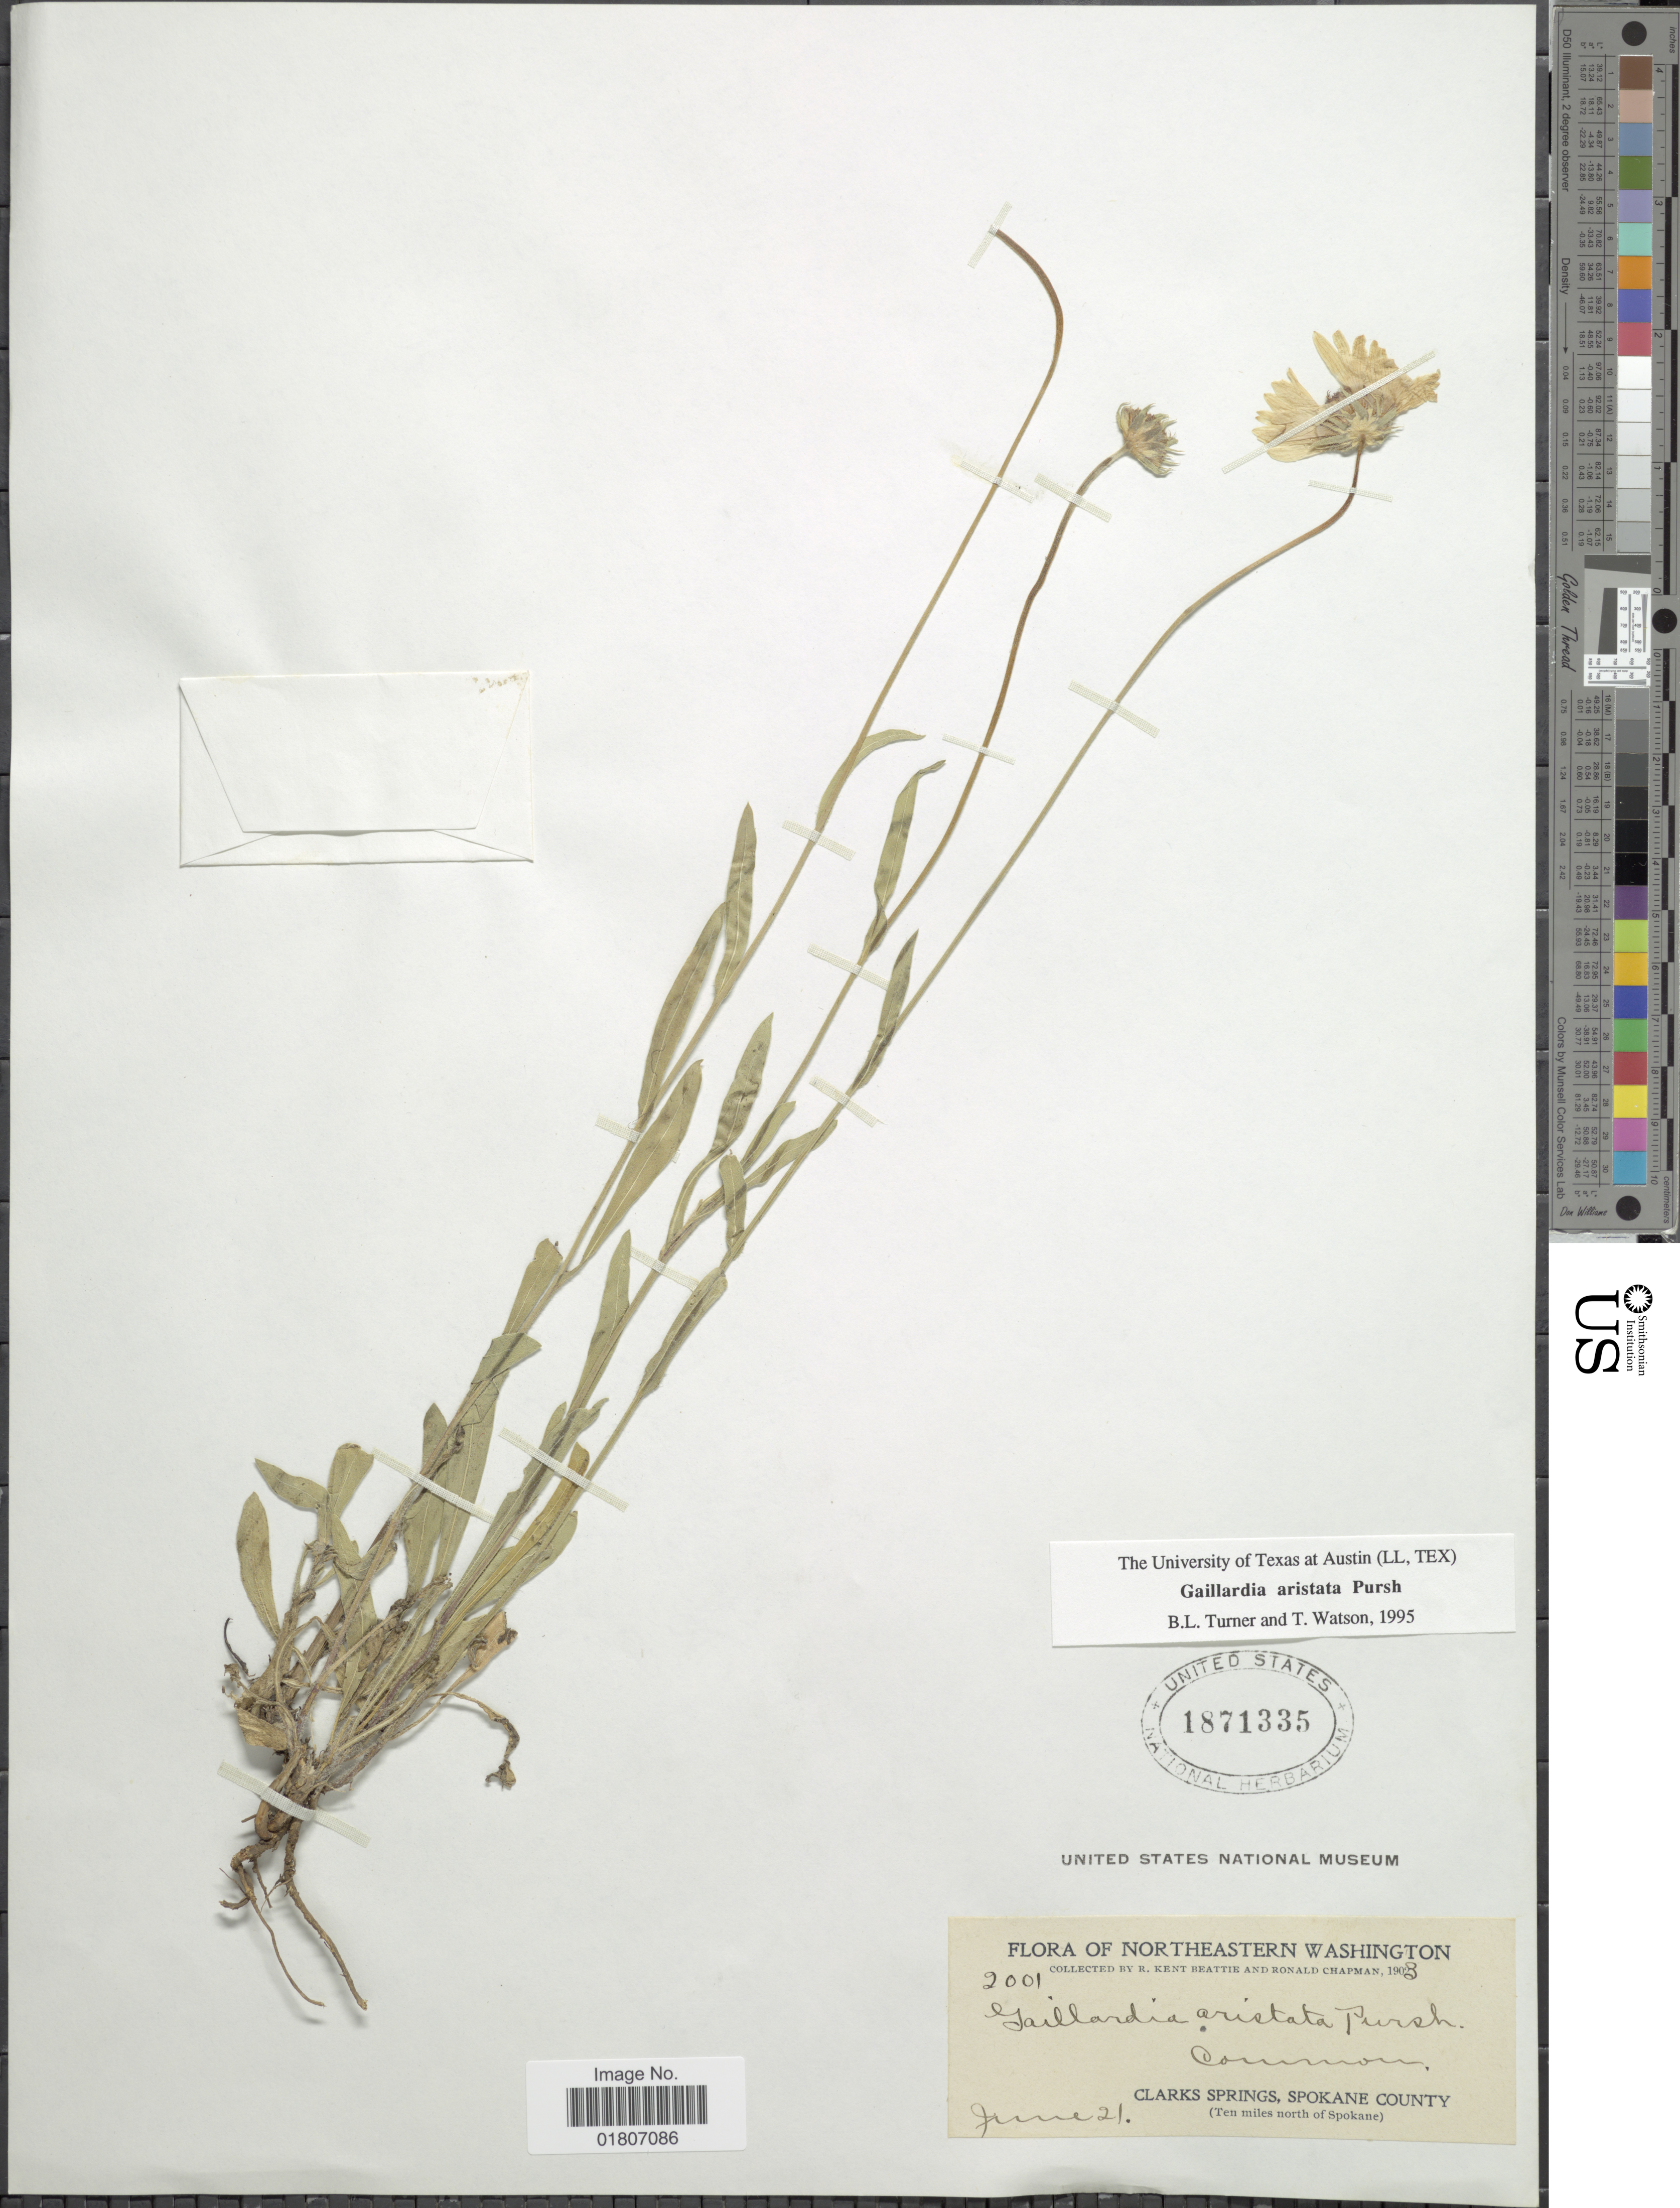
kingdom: Plantae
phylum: Tracheophyta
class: Magnoliopsida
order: Asterales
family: Asteraceae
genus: Gaillardia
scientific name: Gaillardia aristata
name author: Pursh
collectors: R. K. Beattie & R. Chapman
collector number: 2001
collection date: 1903-06-21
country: United States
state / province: Washington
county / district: Spokane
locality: Northeastern Washington. Clarks Springs, Spokane County (Ten miles north of Spokane)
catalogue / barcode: US 1871335